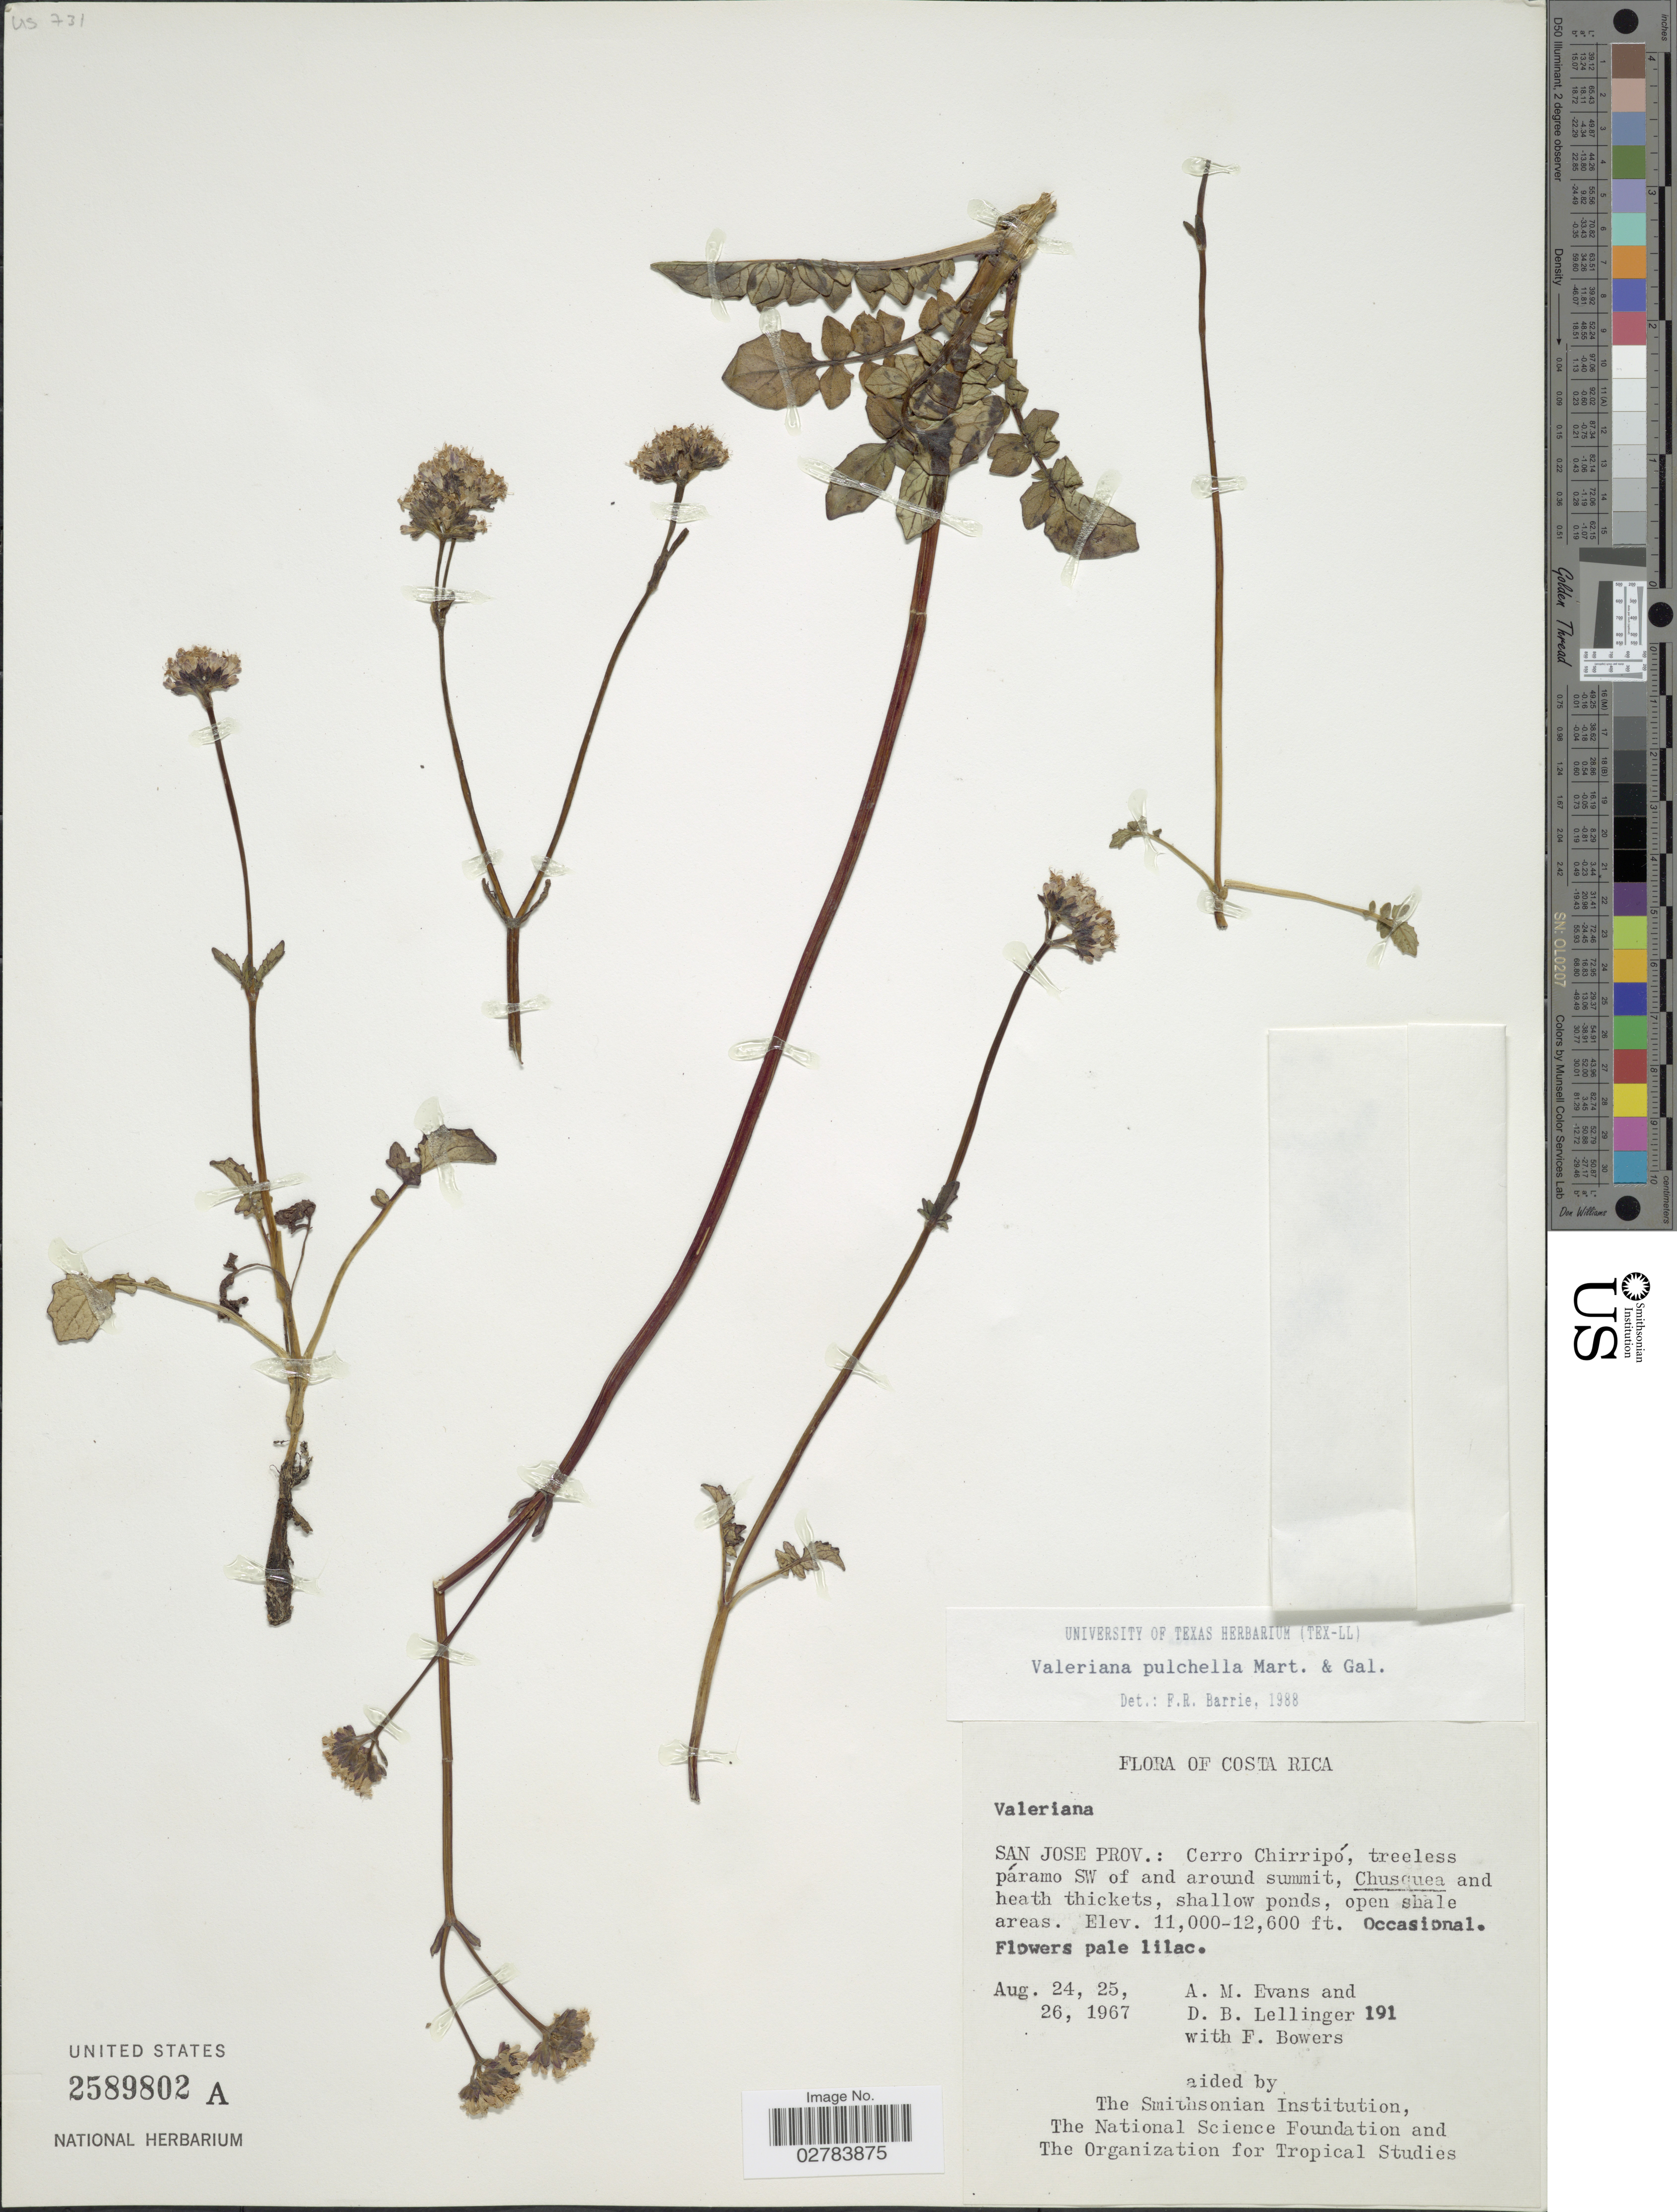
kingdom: Plantae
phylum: Tracheophyta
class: Magnoliopsida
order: Dipsacales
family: Caprifoliaceae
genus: Valeriana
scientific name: Valeriana pulchella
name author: M. Martens & Galeotti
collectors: A. M. Evans, D. B. Lellinger & F. Bowers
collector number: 191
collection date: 1967-08-24/1967-08-26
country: Costa Rica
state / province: San José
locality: Cerro Chirripó, treeless páramo SW of and around summit.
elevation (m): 3353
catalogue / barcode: US 2589802A